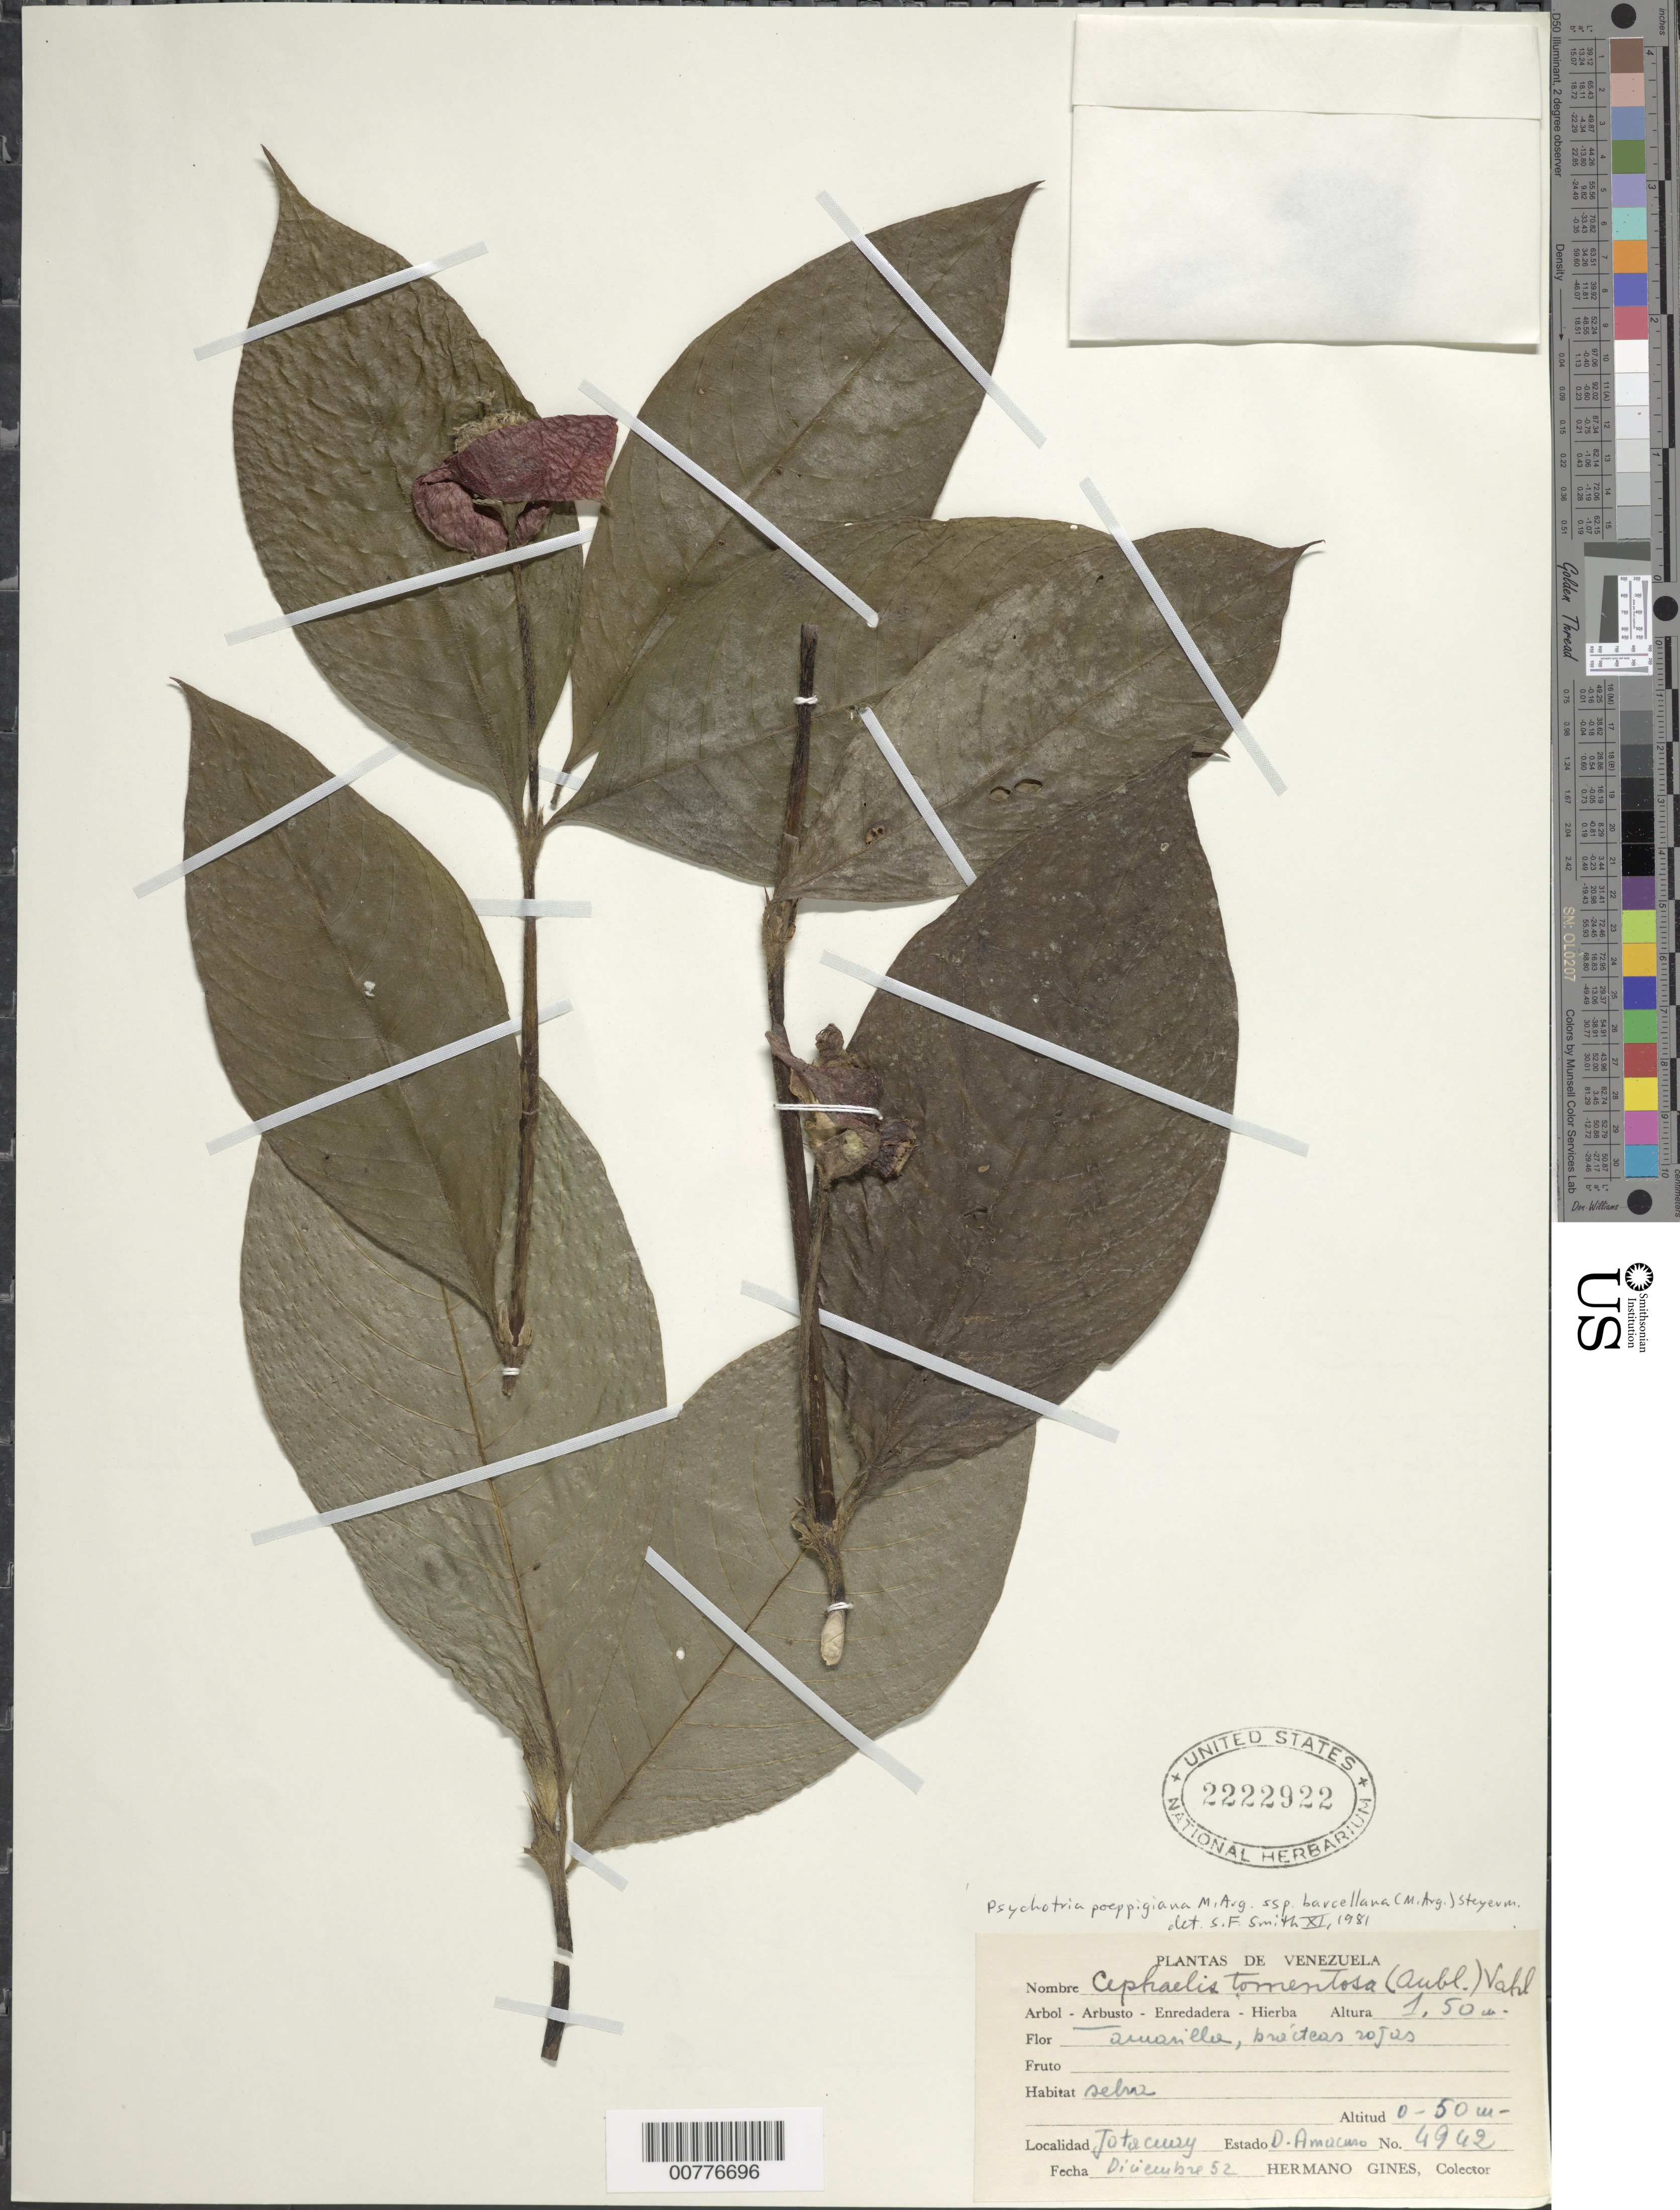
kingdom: Plantae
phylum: Tracheophyta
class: Magnoliopsida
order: Gentianales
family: Rubiaceae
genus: Psychotria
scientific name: Psychotria poeppigiana subsp. barcellana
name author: (Müll. Arg.) Steyerm.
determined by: Smith, Stephen F., (US), NMNH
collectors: H. Gines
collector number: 4942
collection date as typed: Dec-52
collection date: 1952-12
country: Venezuela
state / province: Delta Amacuro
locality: Jotacuay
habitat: Woods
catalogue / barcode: US 2222922